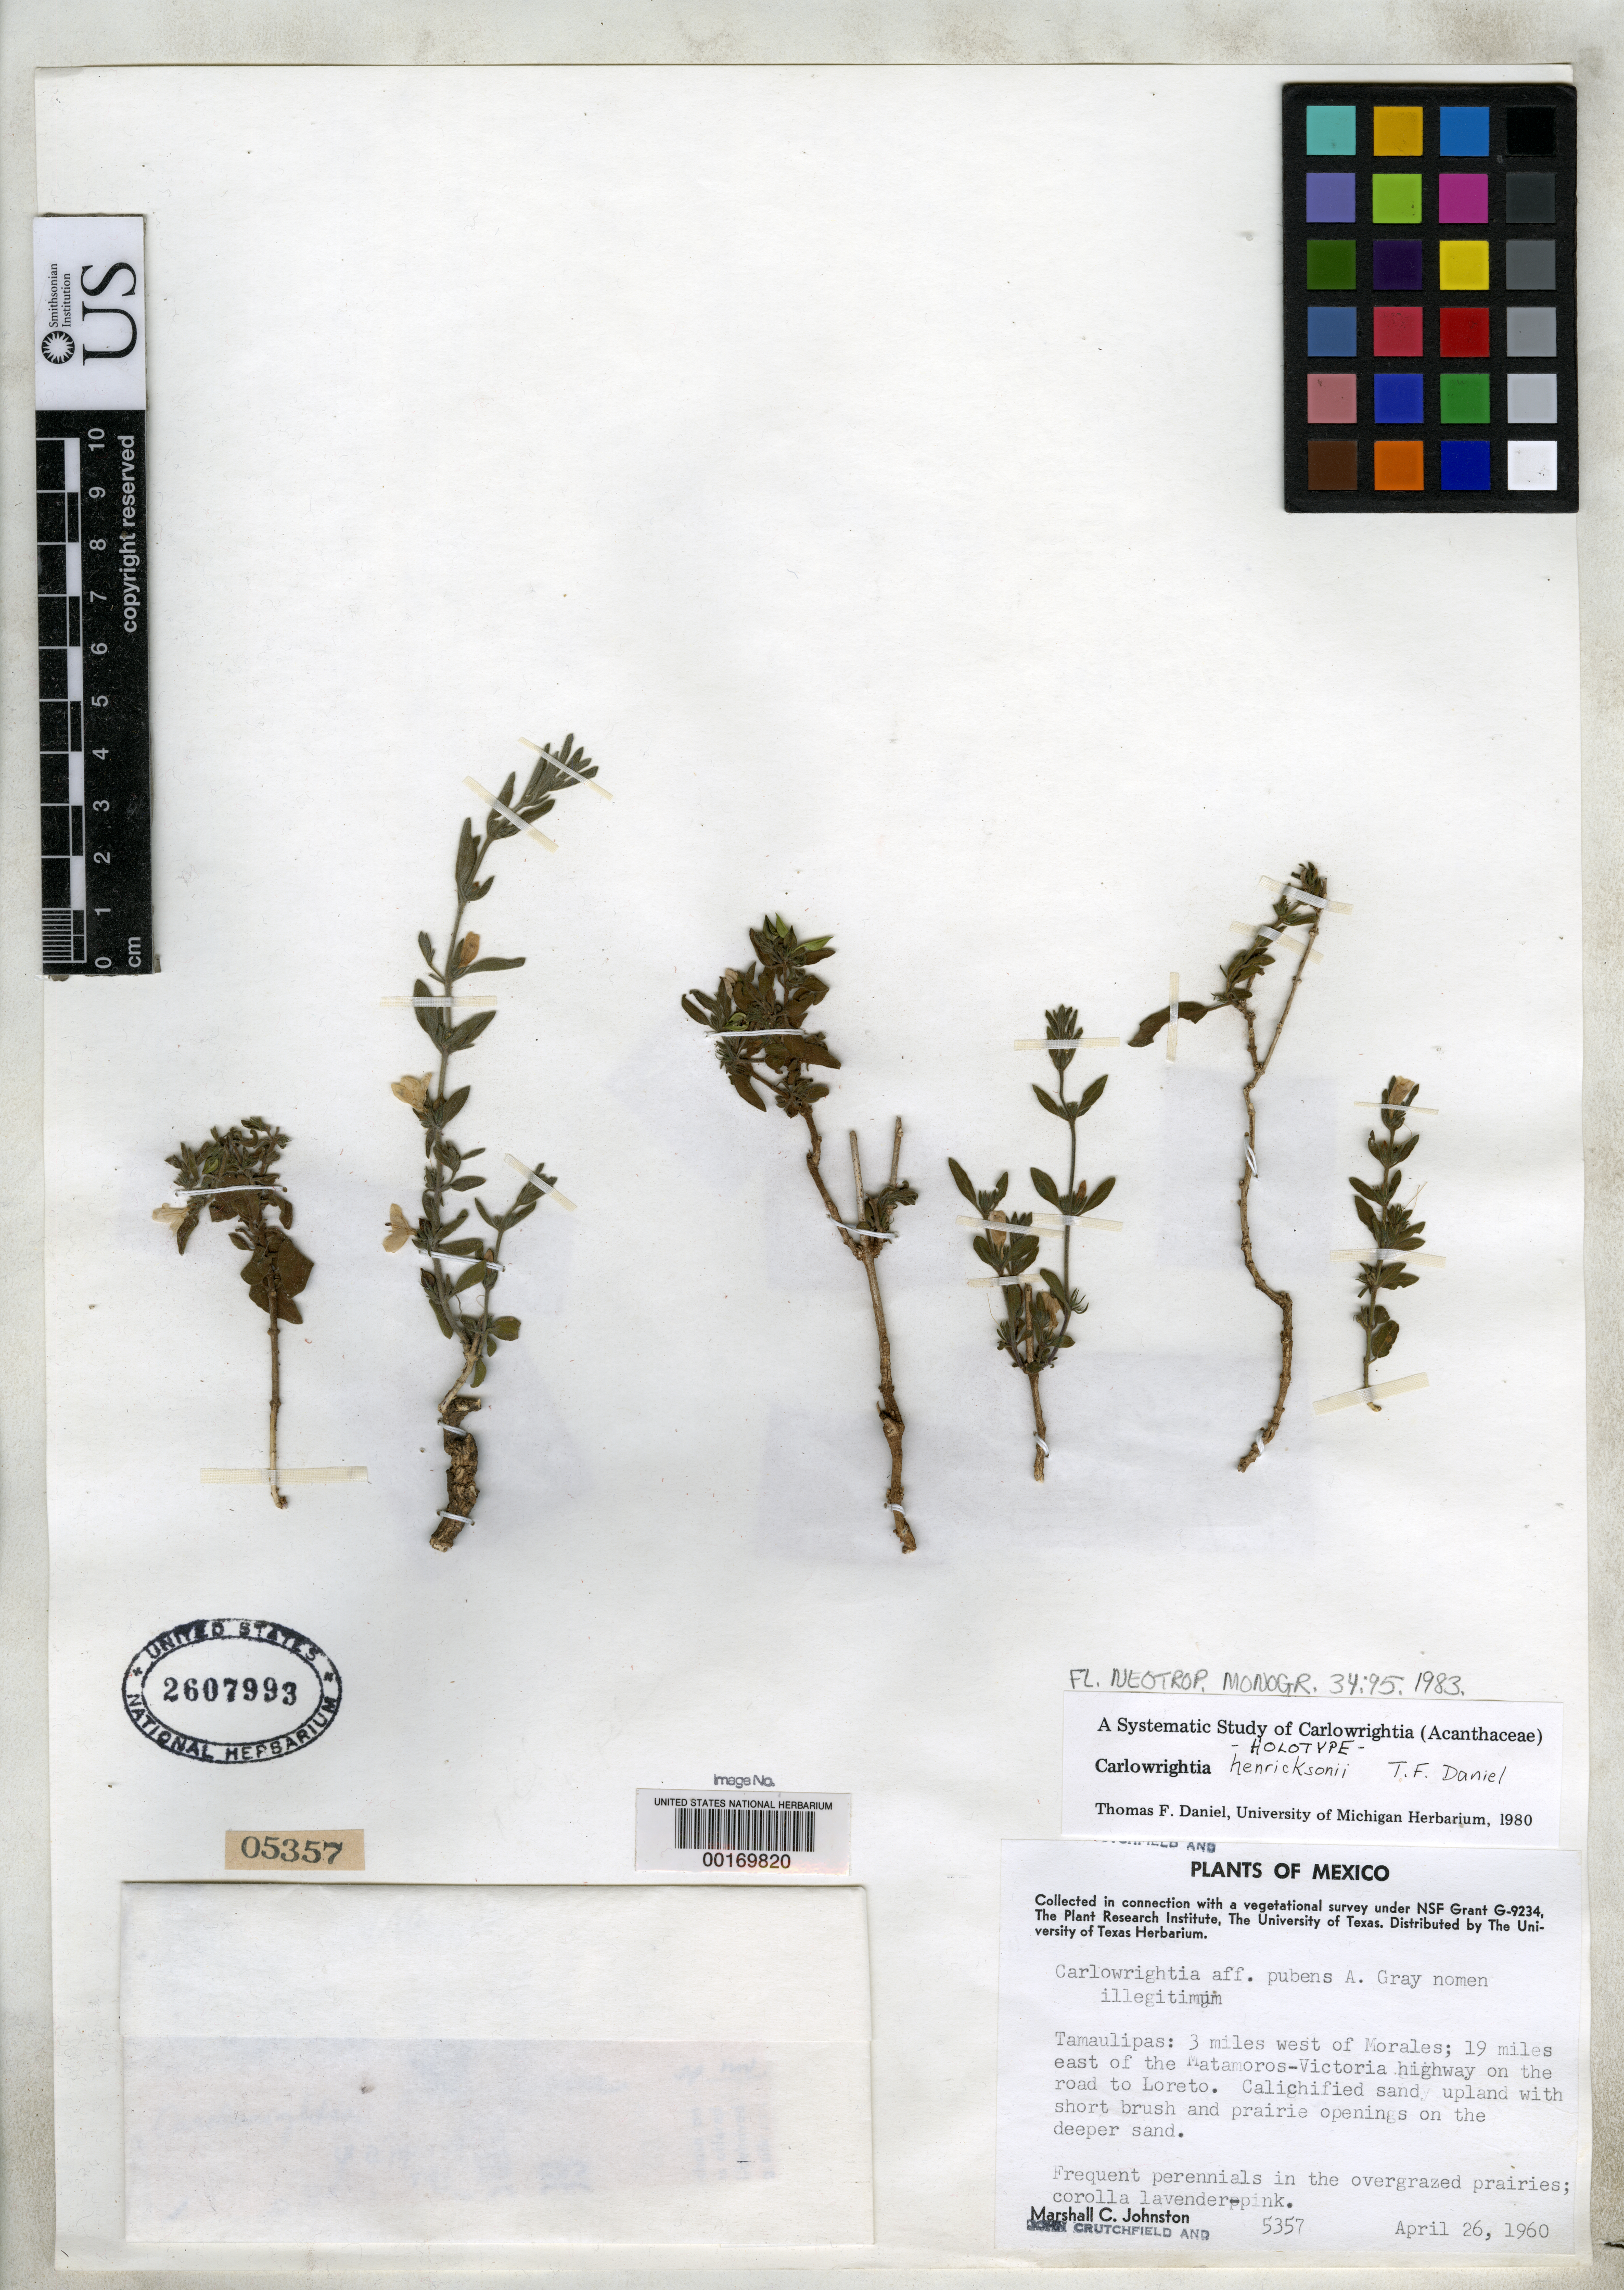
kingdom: Plantae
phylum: Tracheophyta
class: Magnoliopsida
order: Lamiales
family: Acanthaceae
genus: Carlowrightia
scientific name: Carlowrightia henricksonii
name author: T.F. Daniel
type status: Holotype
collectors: M. Johnston & J. Crutchfield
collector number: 5357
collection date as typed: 26 Apr 1960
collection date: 1960-04-26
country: Mexico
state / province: Tamaulipas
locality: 3 mi W of Morales, 19 mi E of Matamoros-Victoria highway on road to Loreto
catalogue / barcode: US 2607993